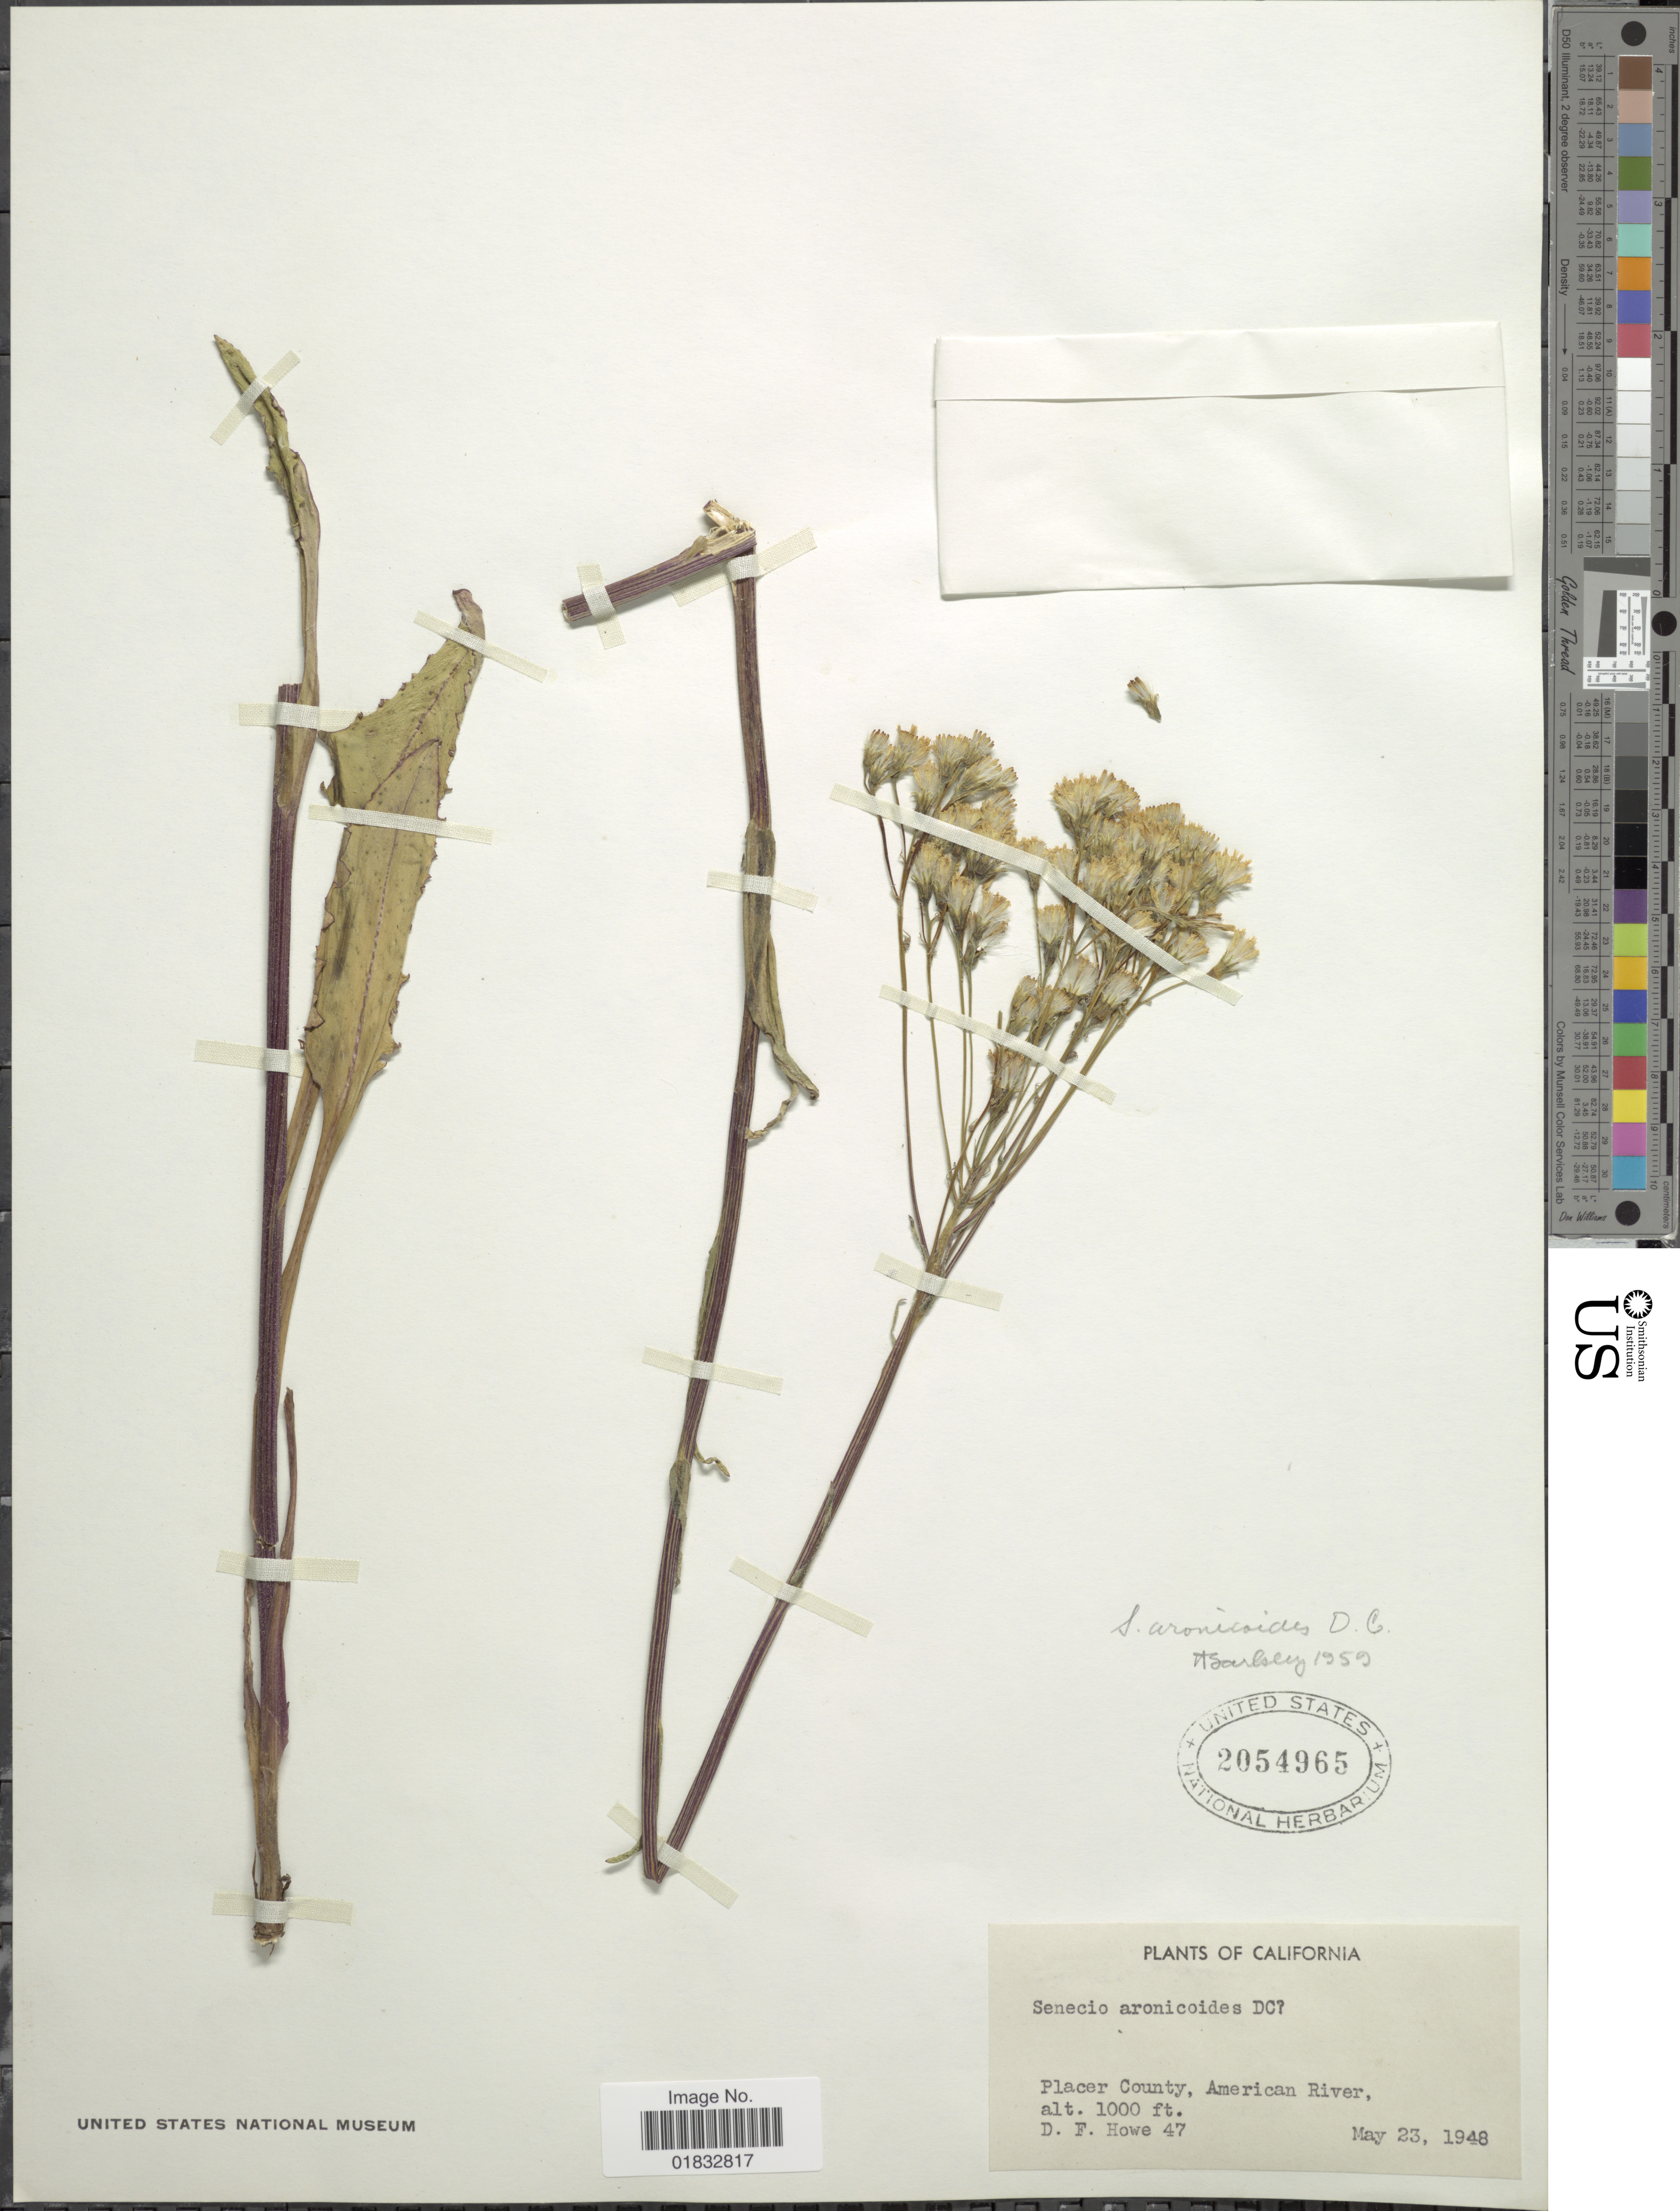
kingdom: Plantae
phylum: Tracheophyta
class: Magnoliopsida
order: Asterales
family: Asteraceae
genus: Senecio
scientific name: Senecio aronicoides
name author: DC.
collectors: D. Howe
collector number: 47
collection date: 1948-05-23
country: United States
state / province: California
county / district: Placer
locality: Placer County, American River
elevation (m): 305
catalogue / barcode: US 2054965